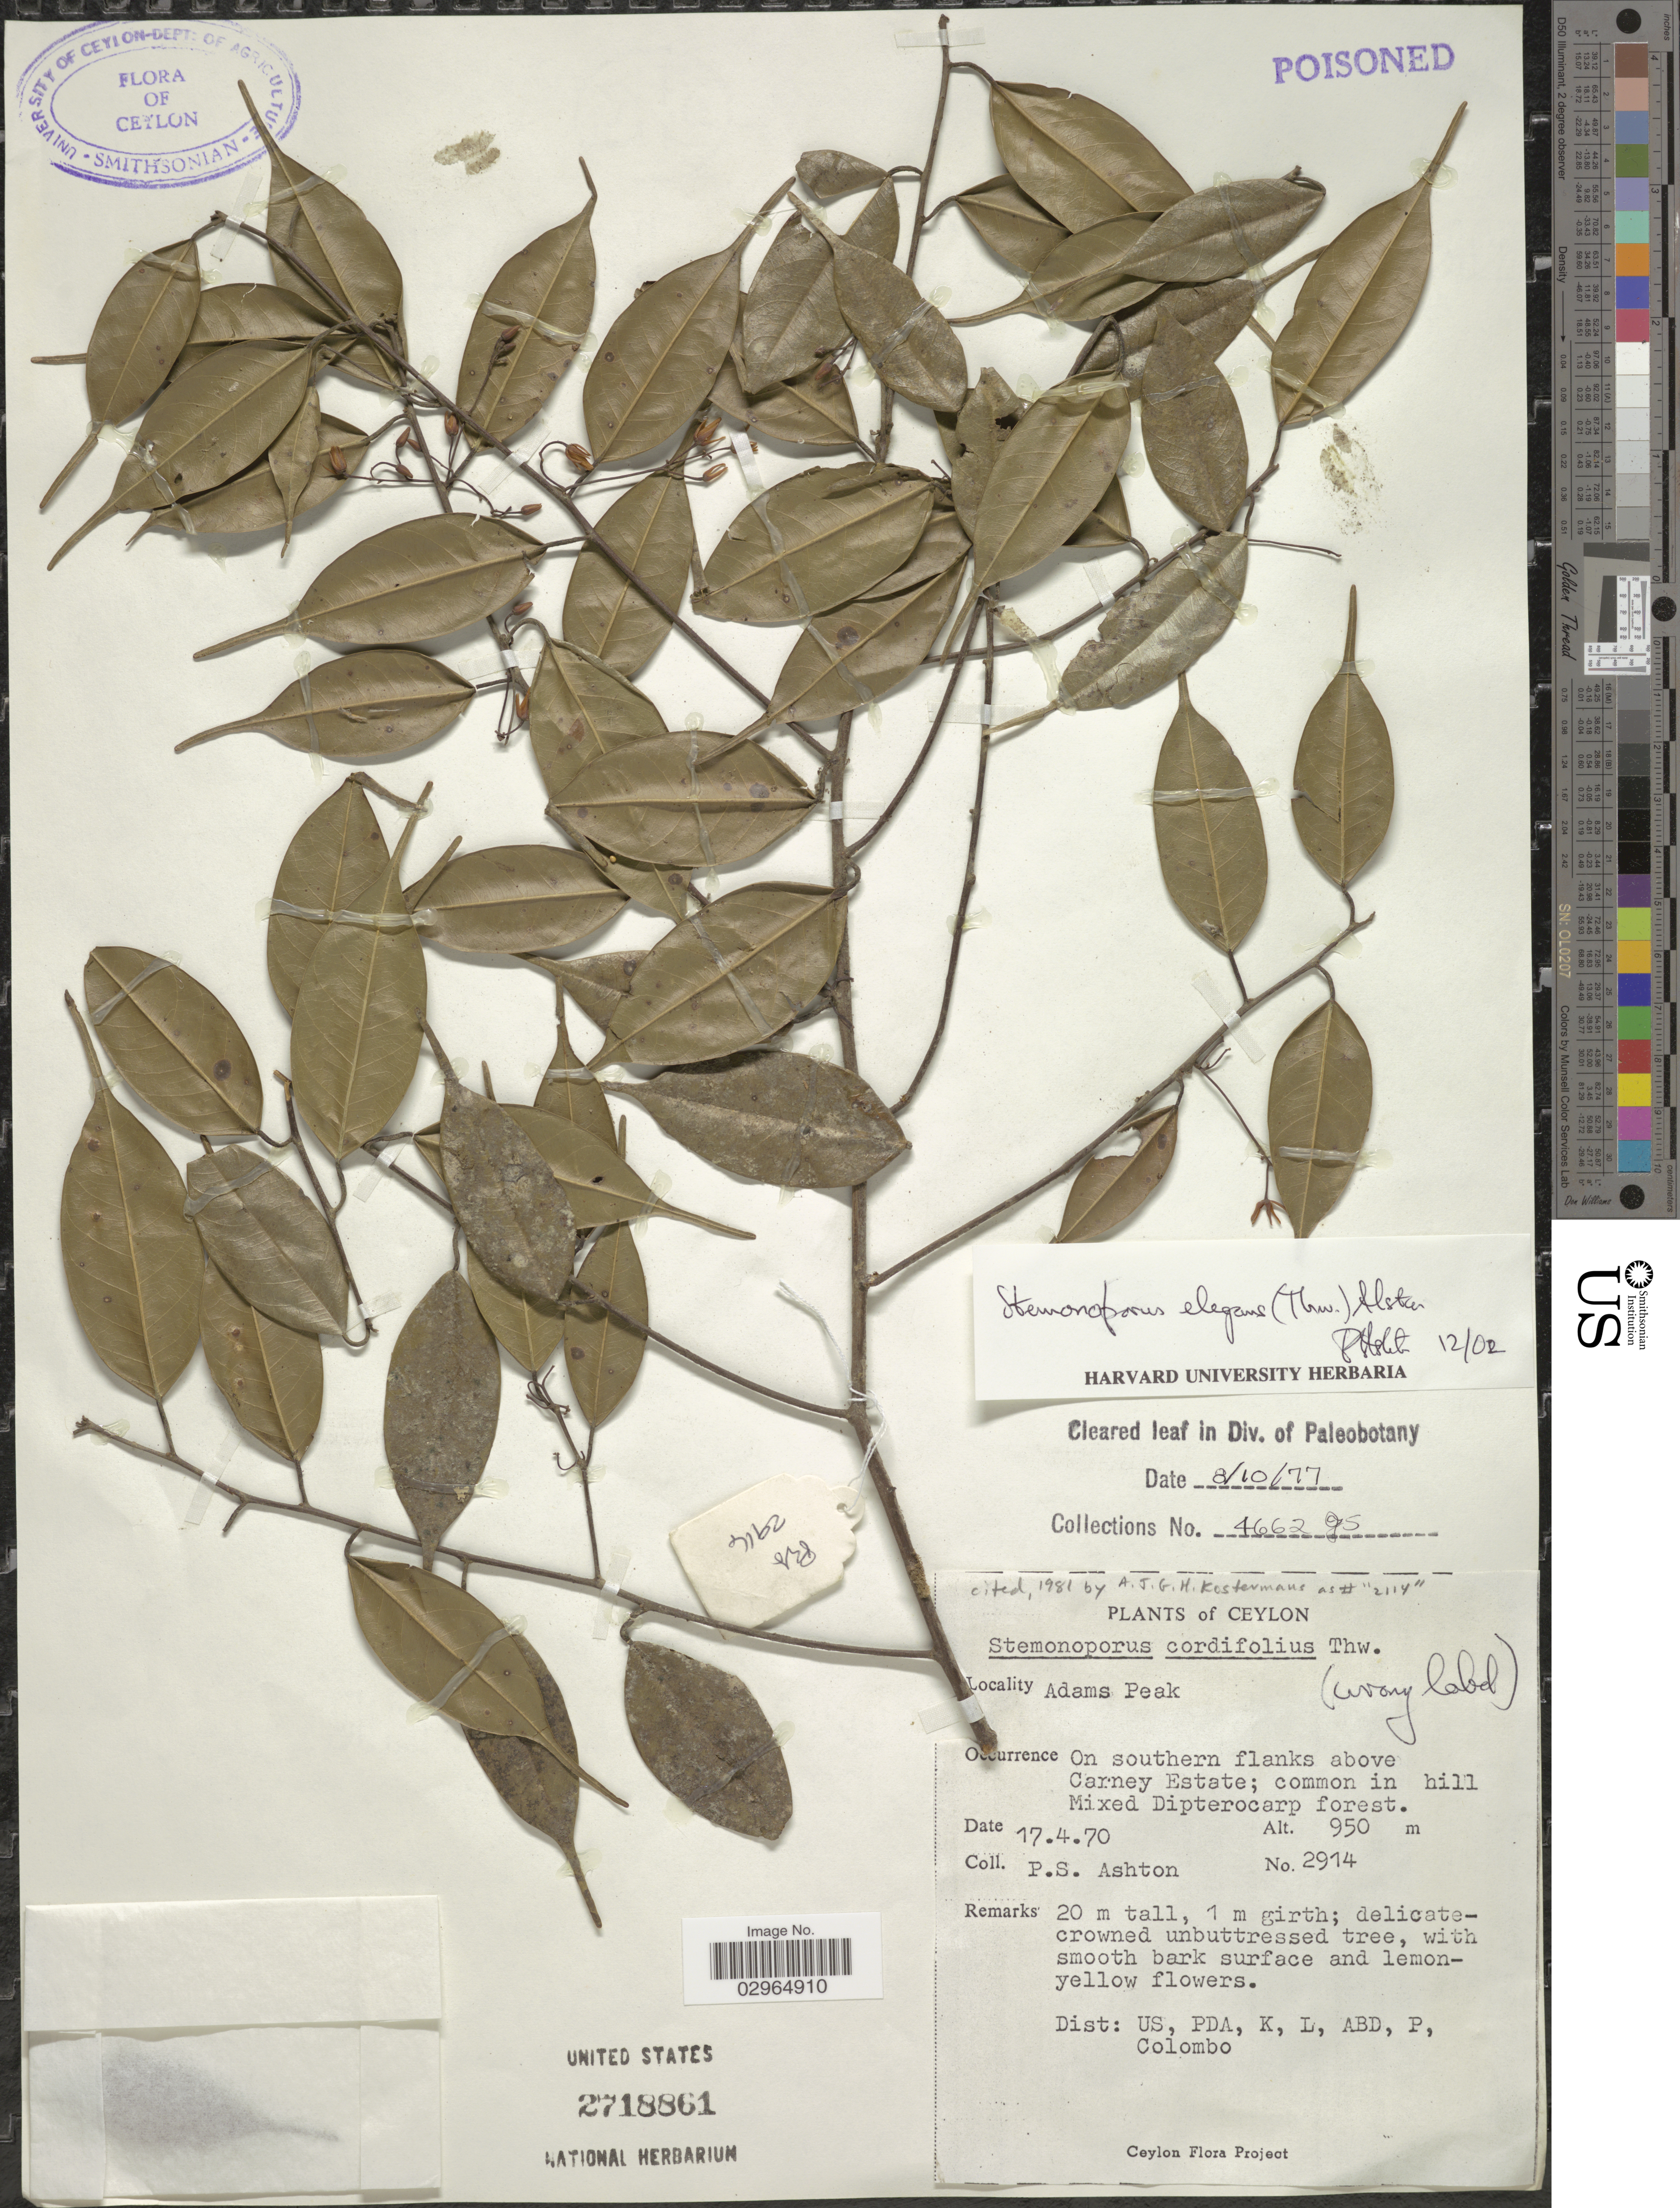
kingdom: Plantae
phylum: Tracheophyta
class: Magnoliopsida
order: Malvales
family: Dipterocarpaceae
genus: Stemonoporus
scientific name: Stemonoporus elegans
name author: (Thwaites) Alston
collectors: P. S. Ashton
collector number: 2914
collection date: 1970-04-17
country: Sri Lanka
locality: Ceylon. Adams Peak. On southern flanks above Carney Estate.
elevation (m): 950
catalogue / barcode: US 2718861